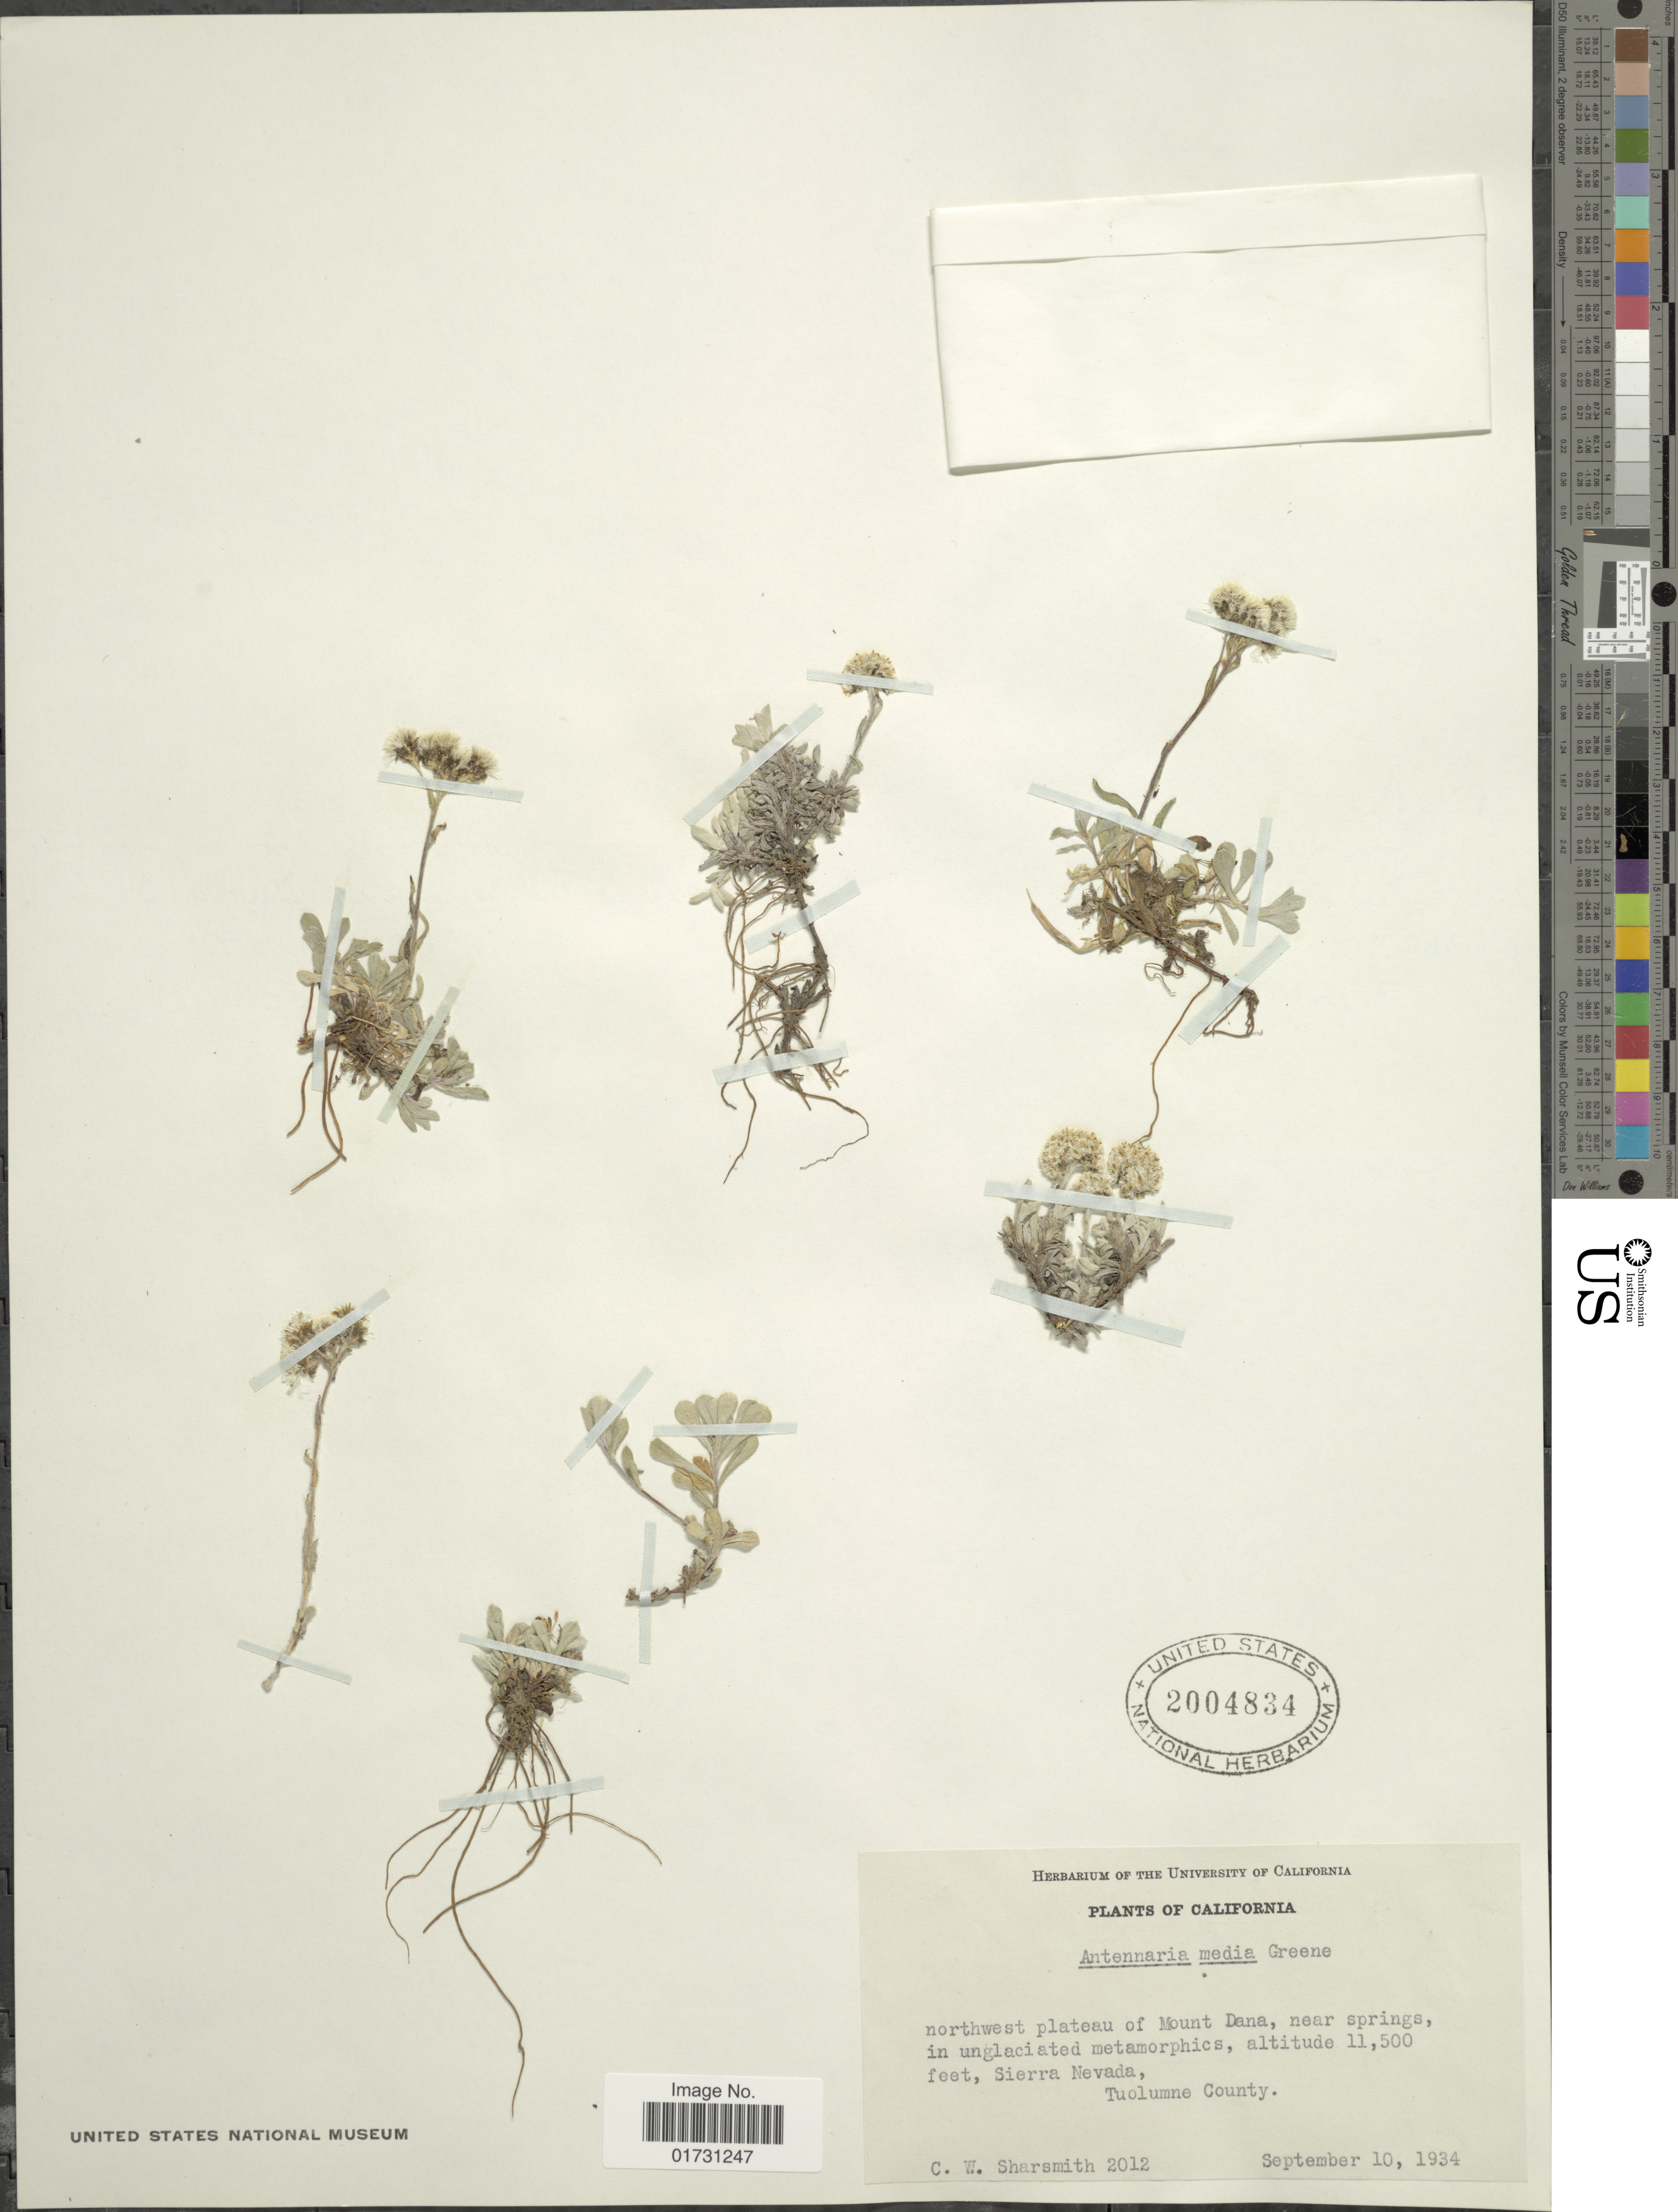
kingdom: Plantae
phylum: Tracheophyta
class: Magnoliopsida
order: Asterales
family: Asteraceae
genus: Antennaria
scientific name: Antennaria media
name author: Greene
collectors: C. Sharsmith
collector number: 2012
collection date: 1934-09-10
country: United States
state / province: California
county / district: Tuolumne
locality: California, Northwest plateau of Mount Dana, near springs, Sierra Nevada, Tuolumne County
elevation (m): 3505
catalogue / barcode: US 2004834